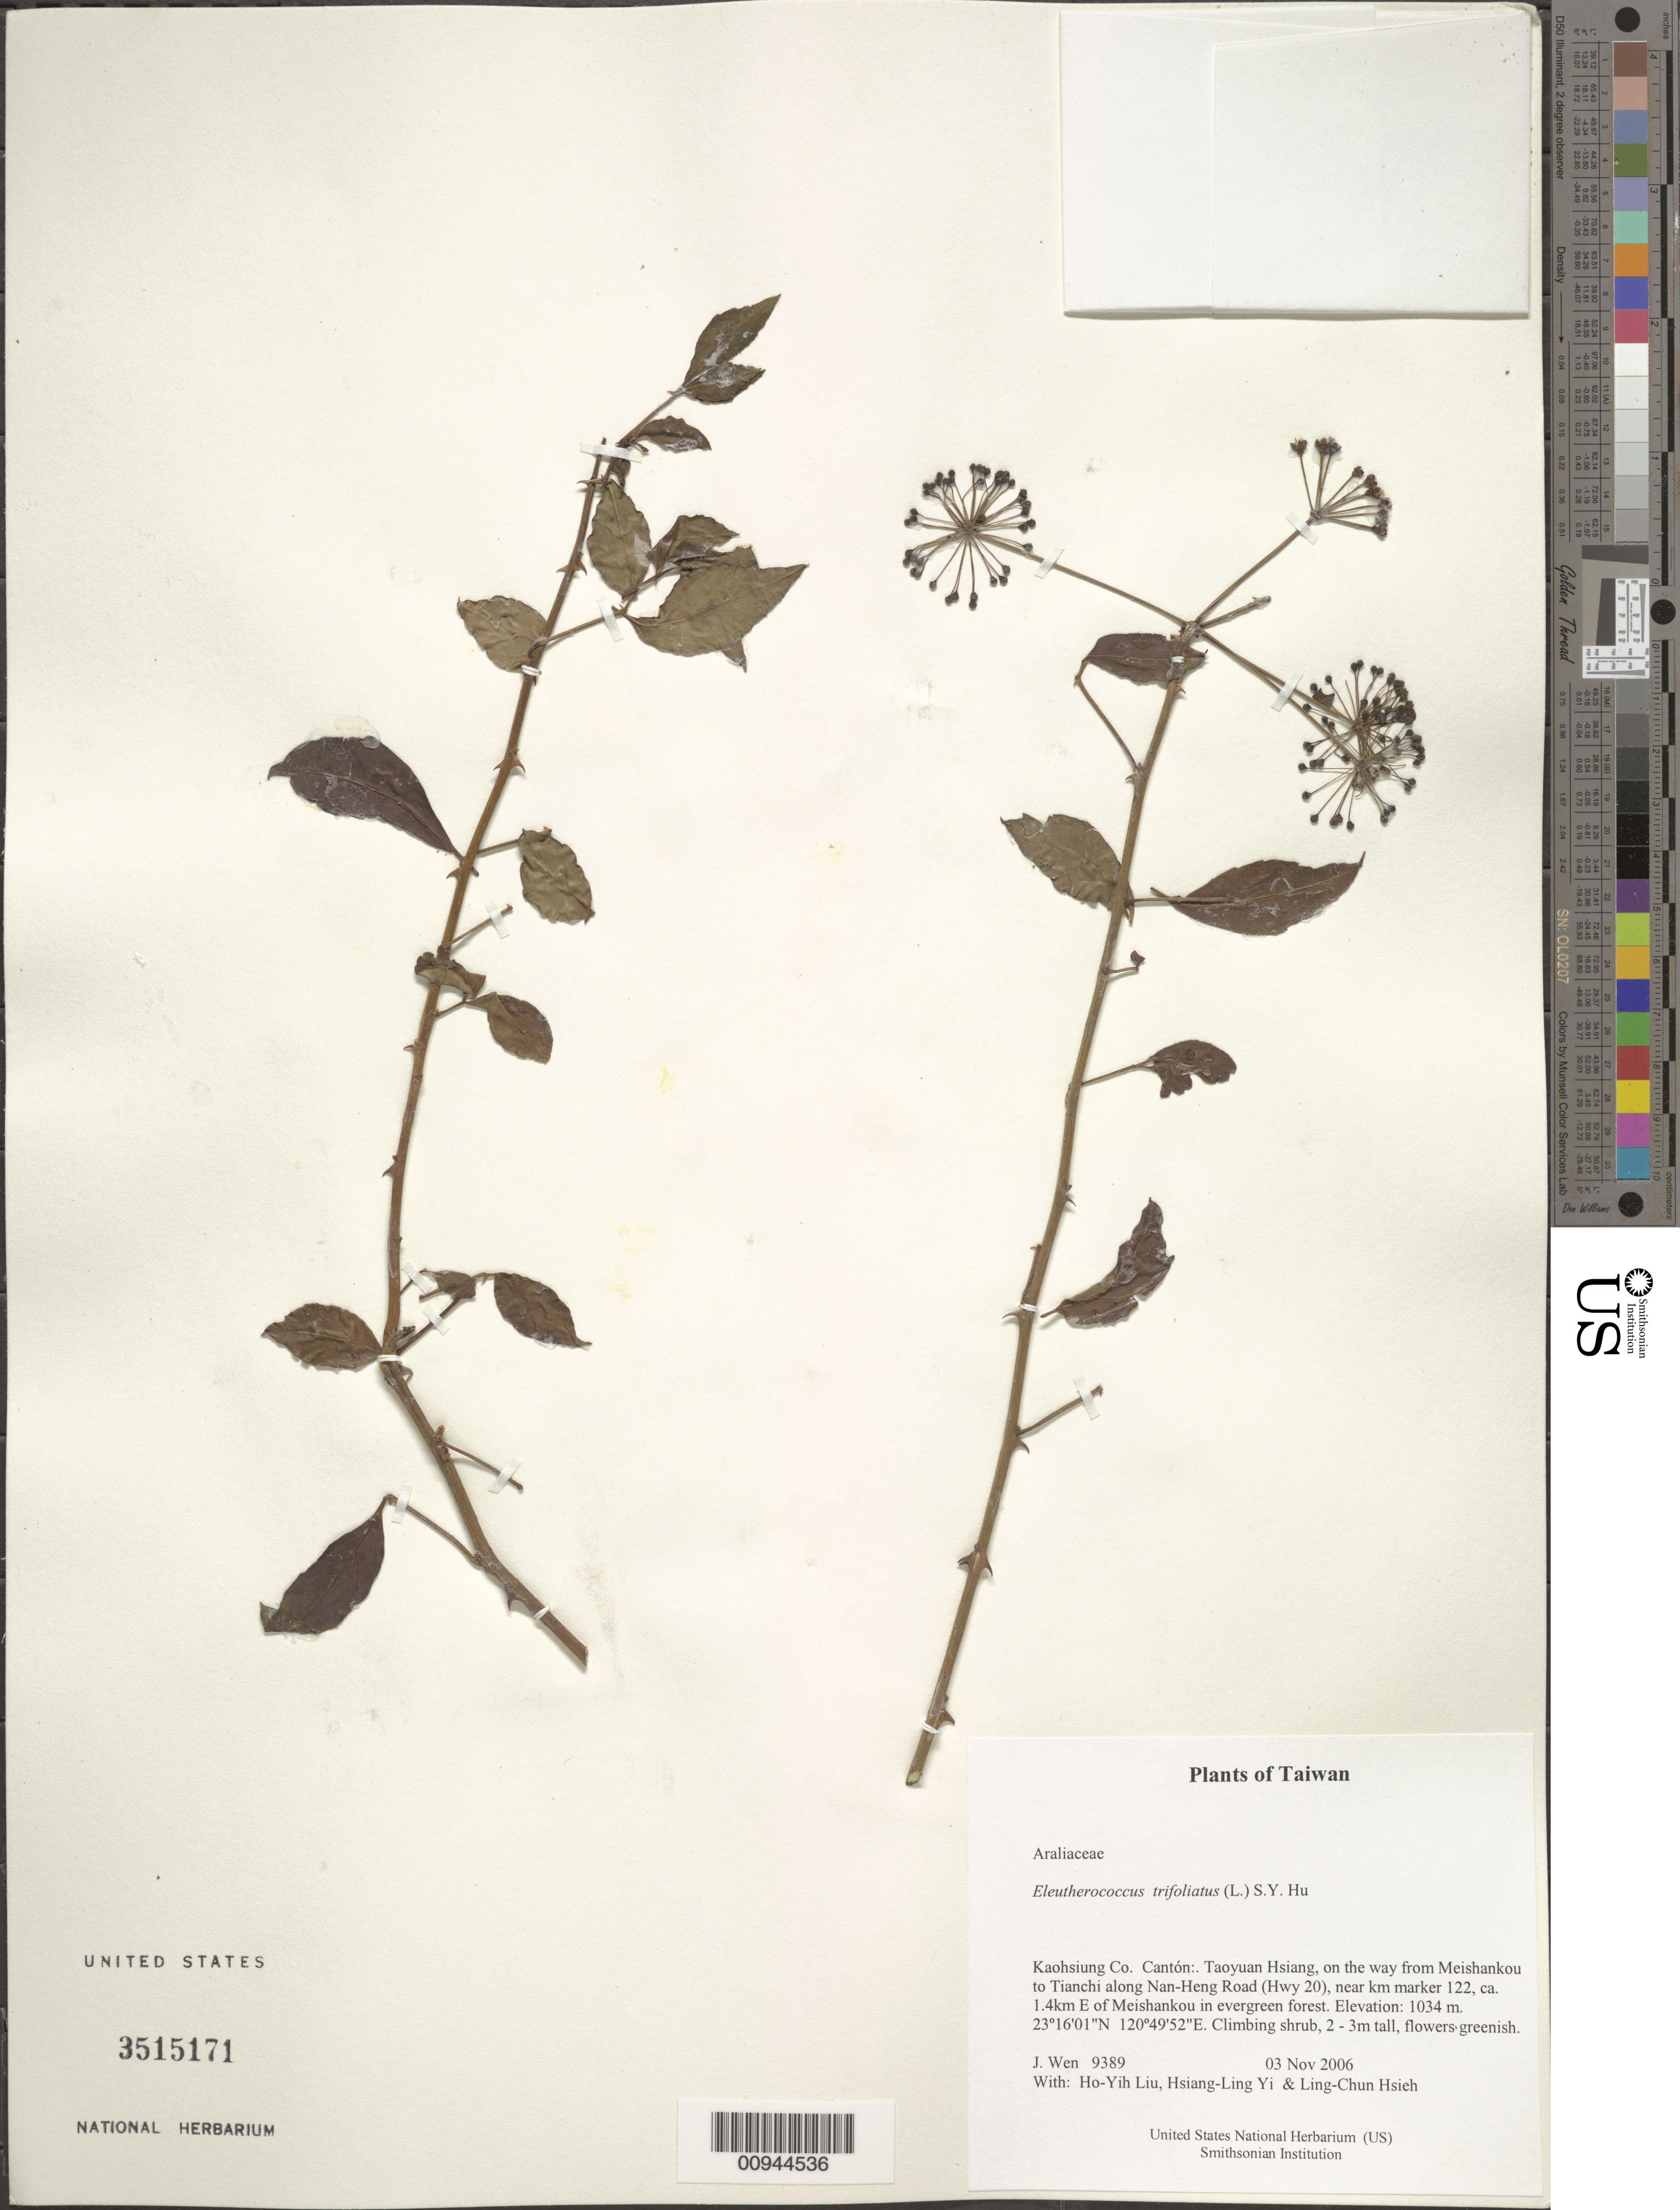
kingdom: Plantae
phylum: Tracheophyta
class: Magnoliopsida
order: Apiales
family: Araliaceae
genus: Eleutherococcus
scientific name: Eleutherococcus trifoliatus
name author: (L.) S.Y. Hu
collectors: J. Wen, H. Liu, H. l. Yi & L. Hsieh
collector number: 9389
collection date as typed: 03 Nov 2006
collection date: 2006-11-03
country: Taiwan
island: Taiwan [Formosa]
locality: Taoyuan Hsiang, on the way from Meishankou to Tianchi along Nan-Heng Road (Hwy 20), near km marker 122, ca. 1.4km E of Meishankou in evergreen forest.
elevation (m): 1034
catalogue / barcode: US 3515171